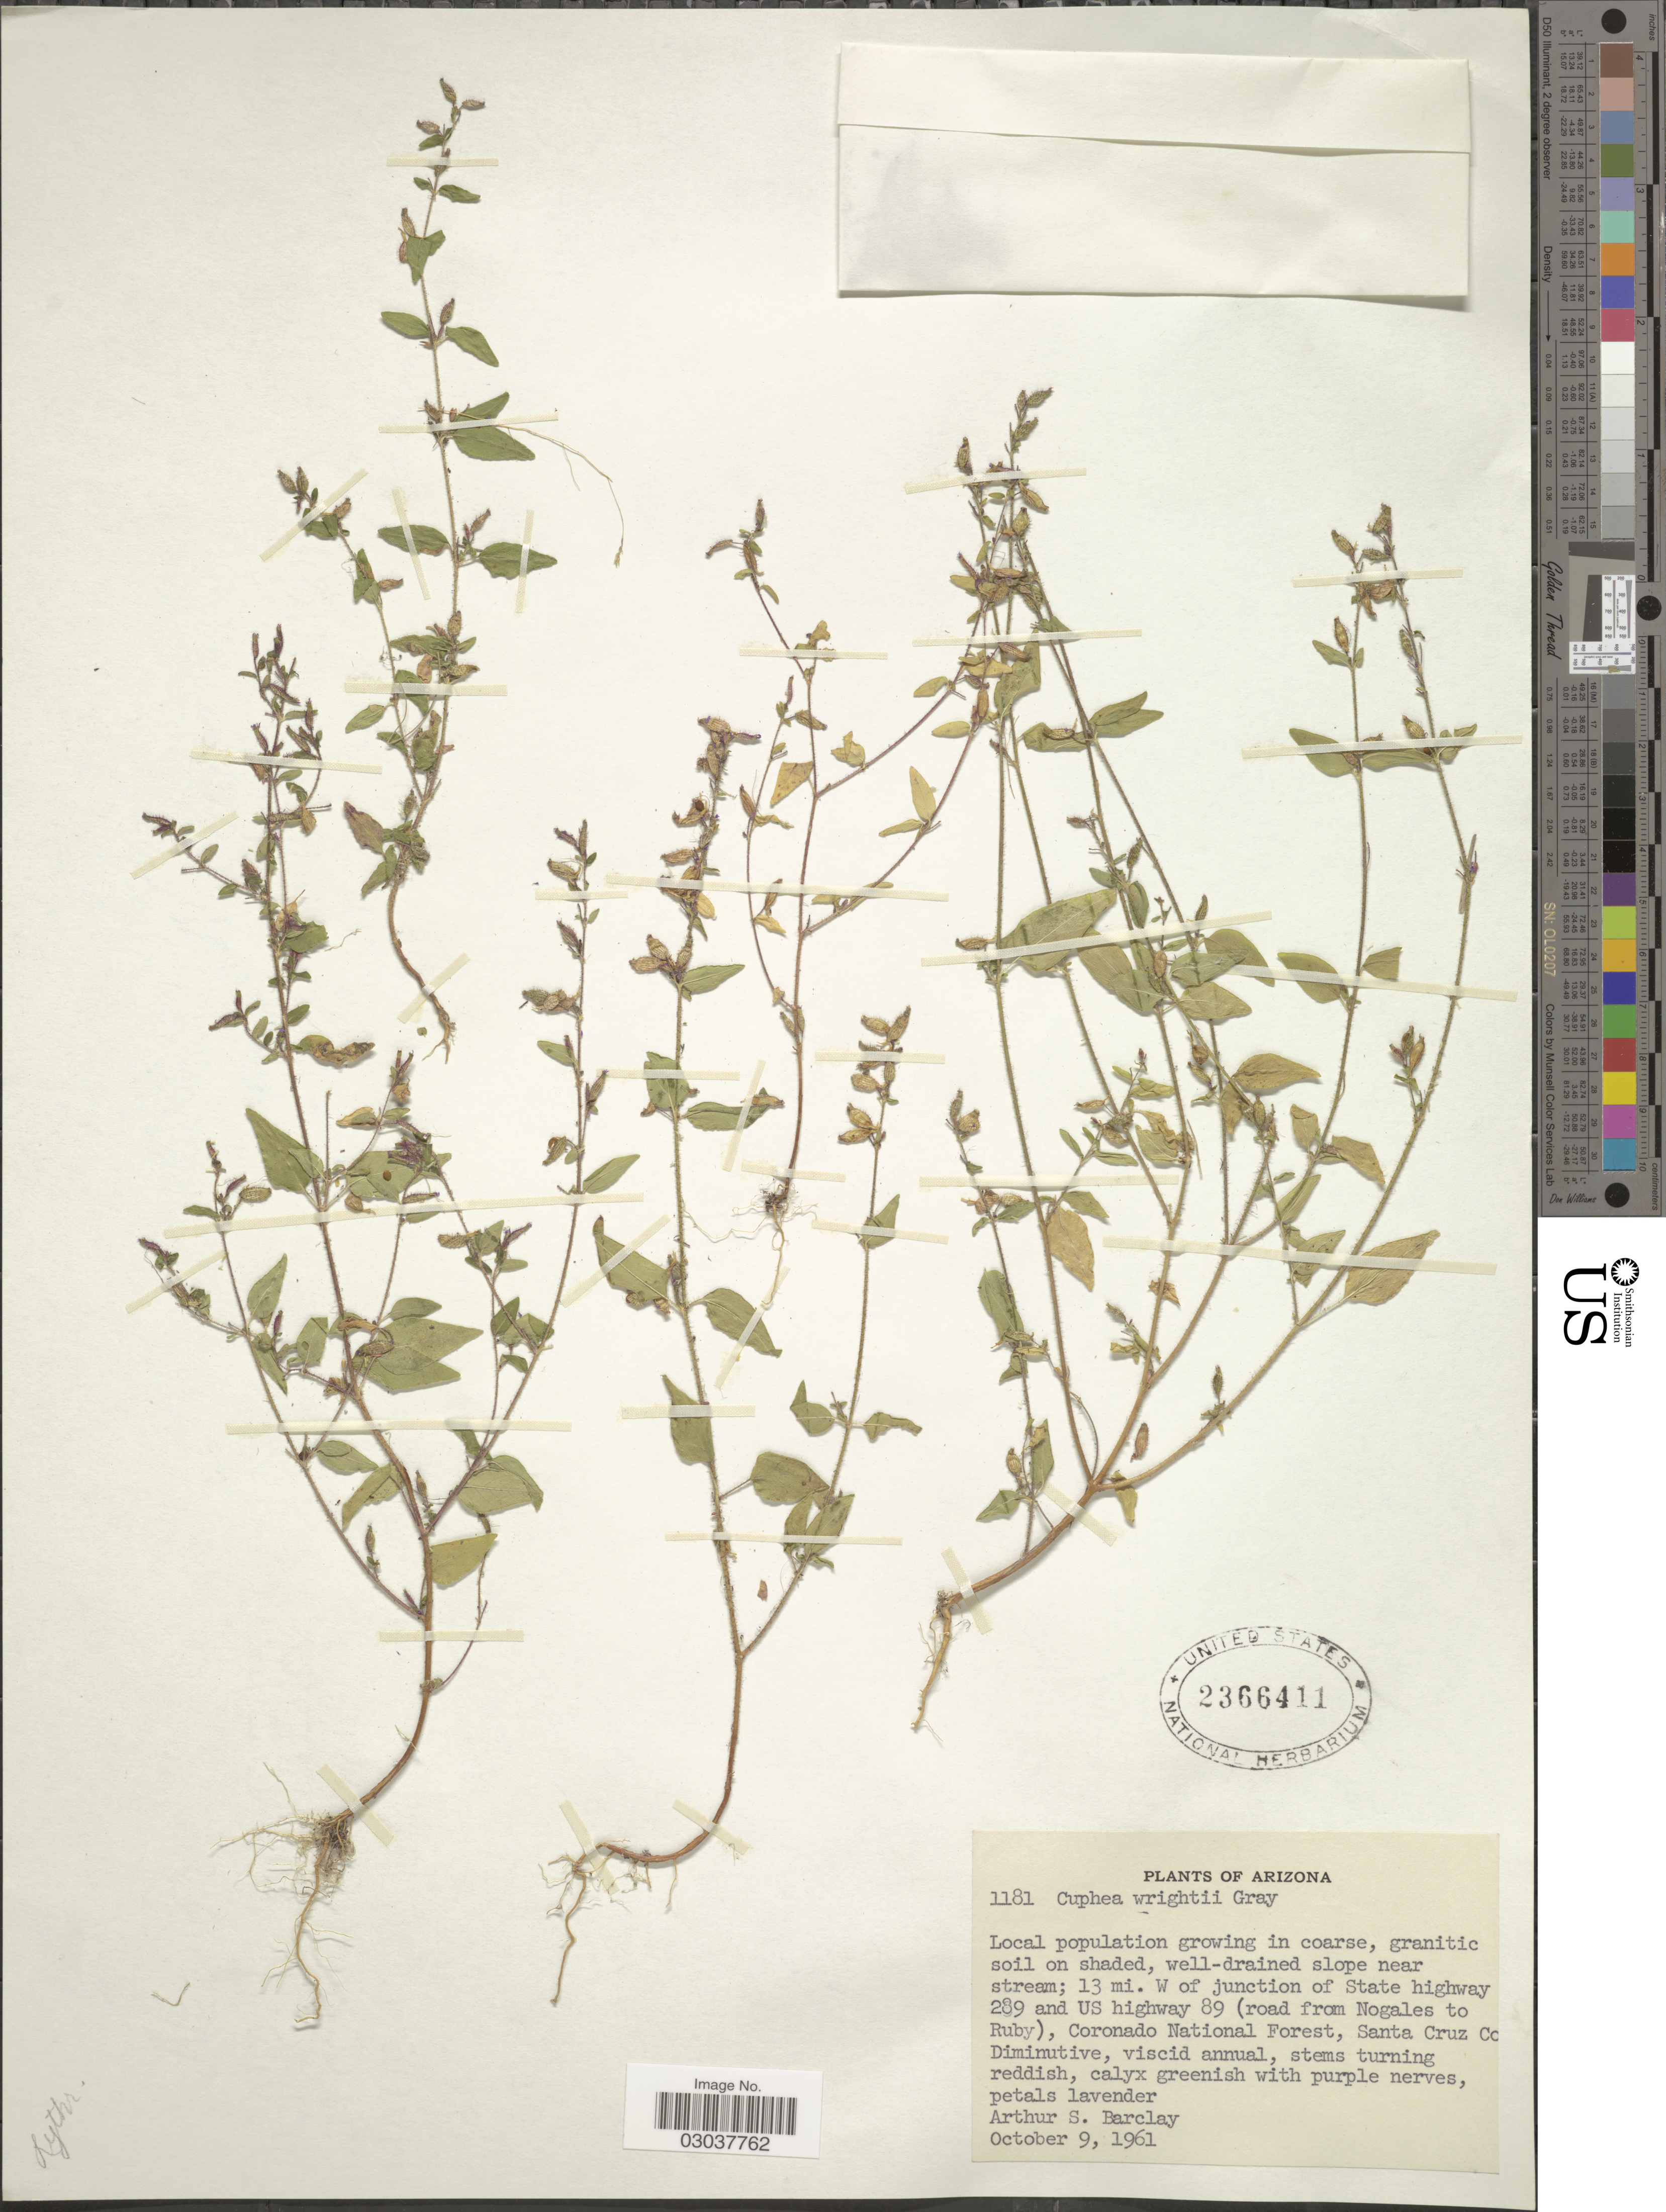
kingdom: Plantae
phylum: Tracheophyta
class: Magnoliopsida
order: Myrtales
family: Lythraceae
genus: Cuphea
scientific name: Cuphea wrightii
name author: A. Gray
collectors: A. S. Barclay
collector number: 1181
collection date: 1961-10-09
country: United States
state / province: Arizona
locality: Well-drained slope near stream; 13 mi. W of junction of State highway 289 and US highway 89 (road from Nogales to Ruby), Coronado National Forest, Santa Cruz Co.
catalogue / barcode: US 2366411